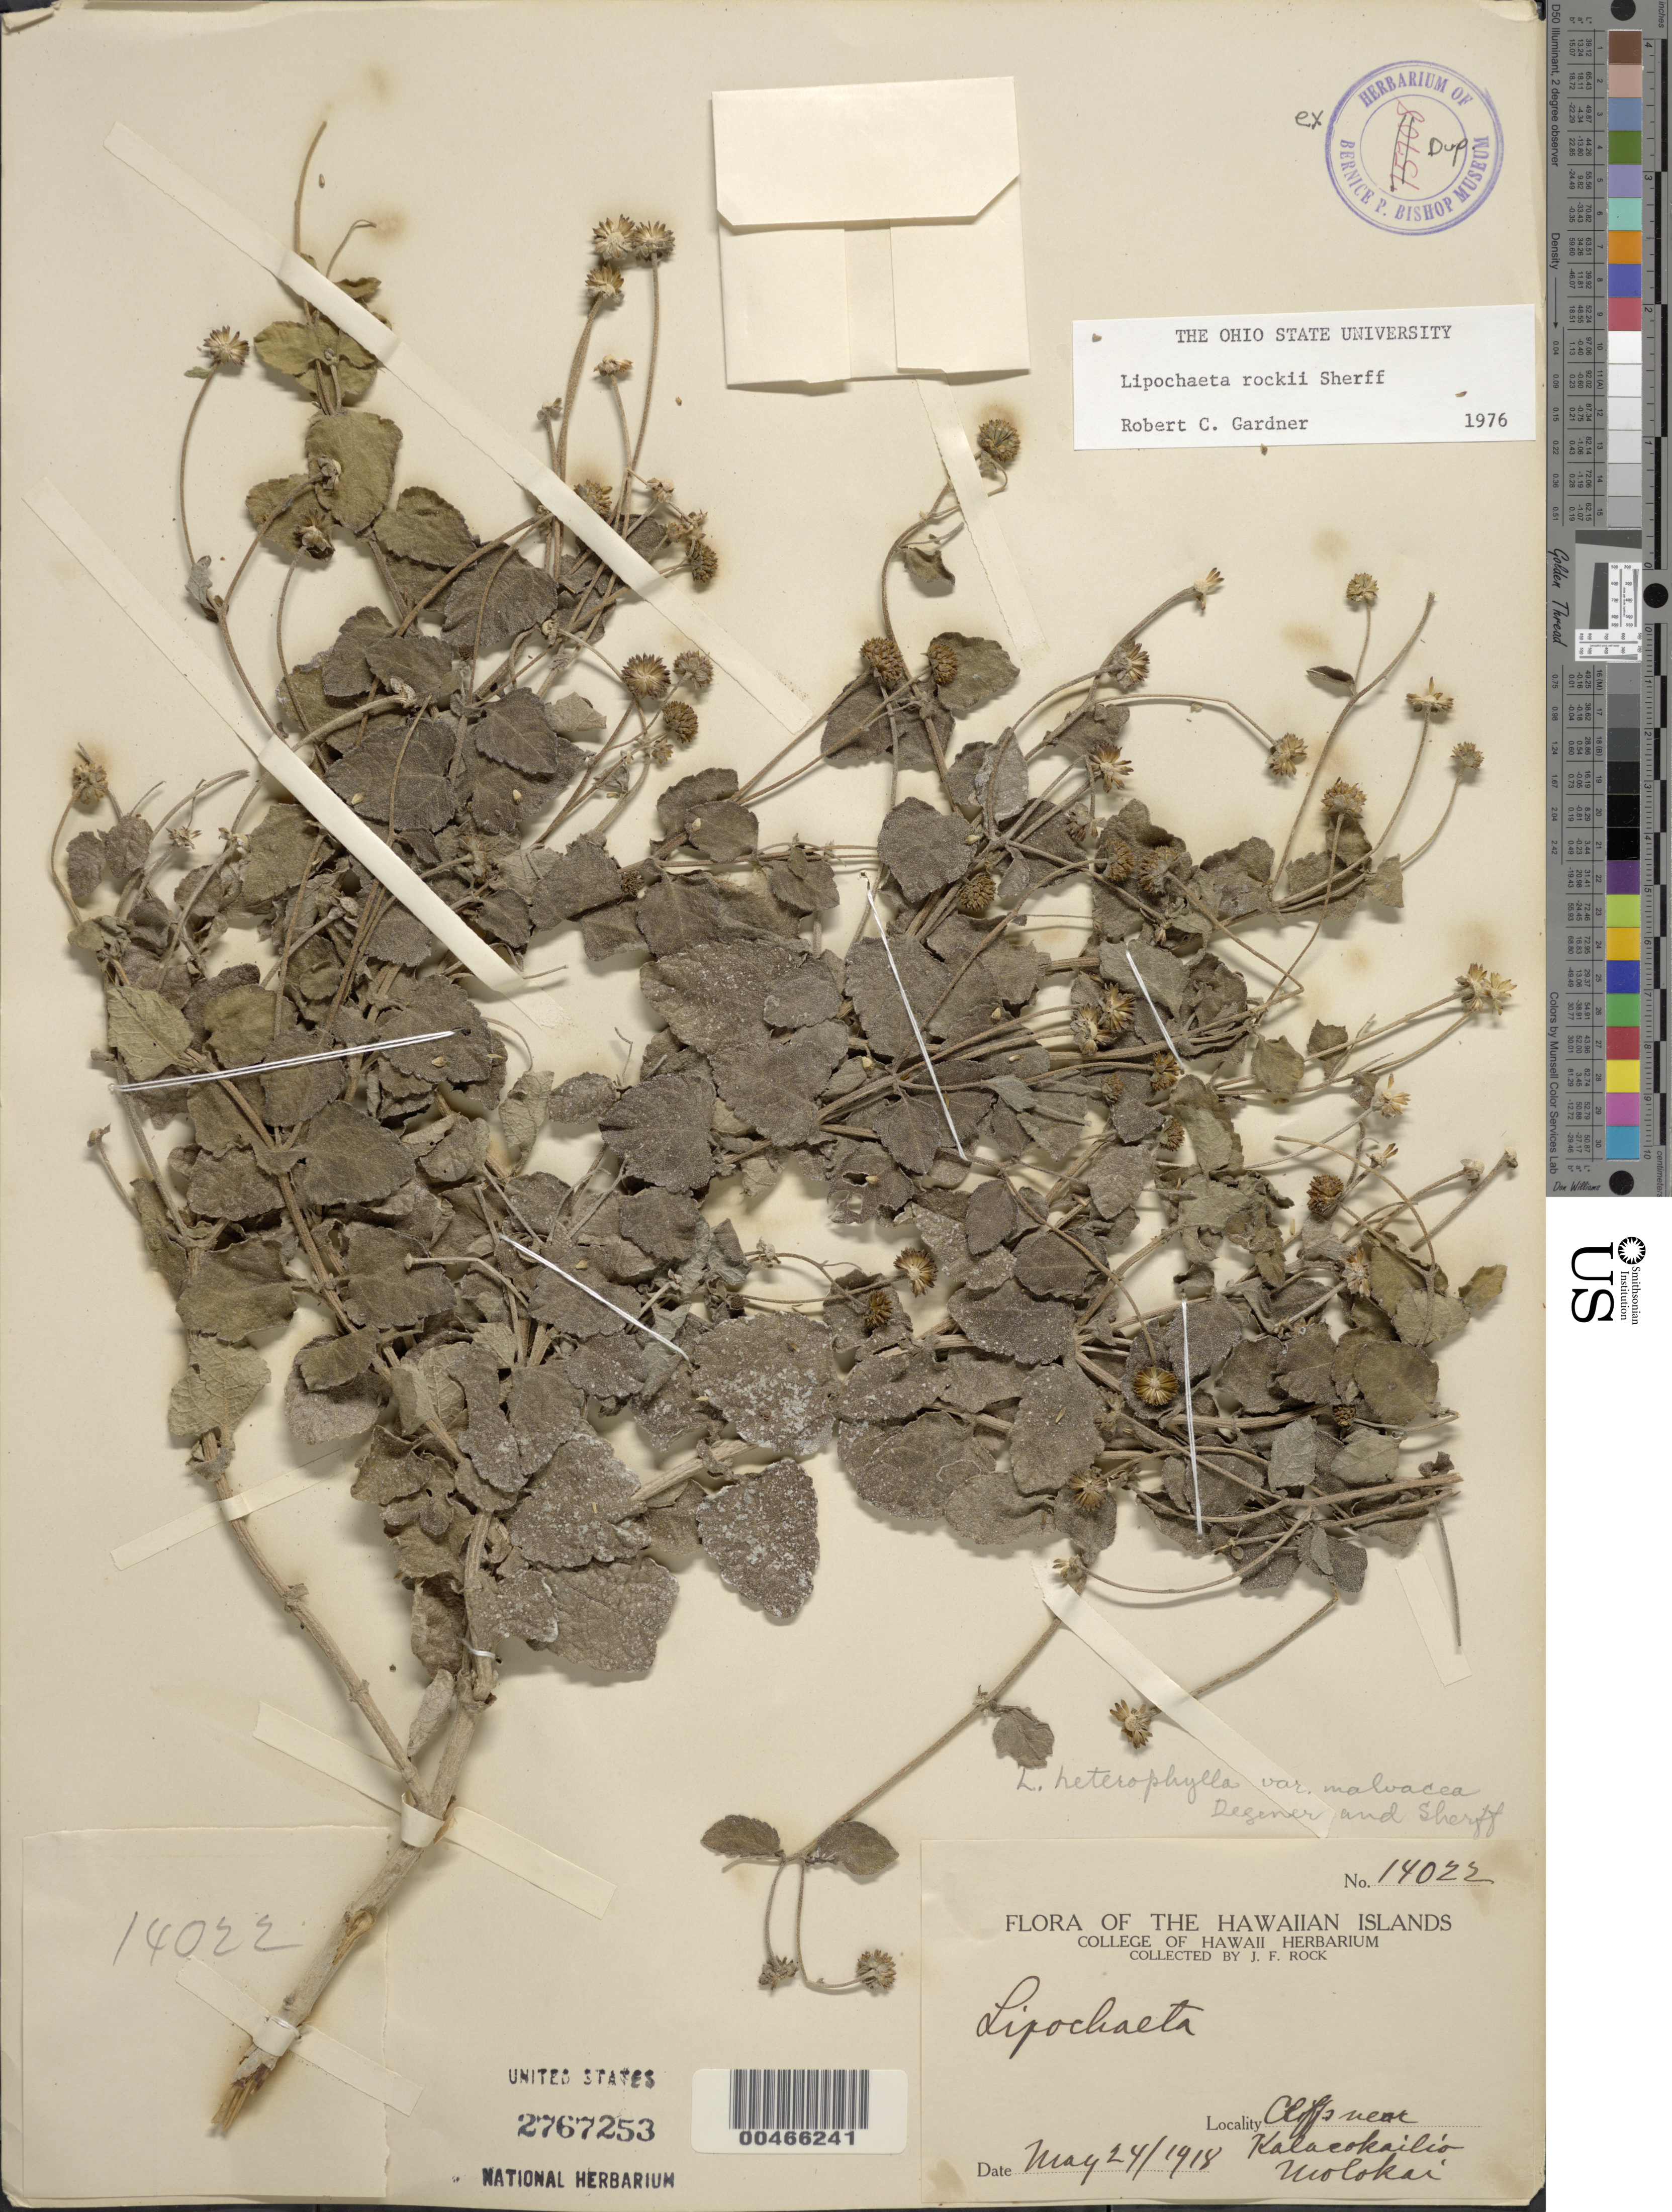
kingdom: Plantae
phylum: Tracheophyta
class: Magnoliopsida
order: Asterales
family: Asteraceae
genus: Lipochaeta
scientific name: Lipochaeta rockii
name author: Sherff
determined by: Gardner, R. C.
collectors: J. F. Rock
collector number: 14022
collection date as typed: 24 May 1918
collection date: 1918-05-24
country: United States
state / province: Hawaii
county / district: Maui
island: Moloka'i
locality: Cliffs near Kalaeokailio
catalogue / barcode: US 2767253